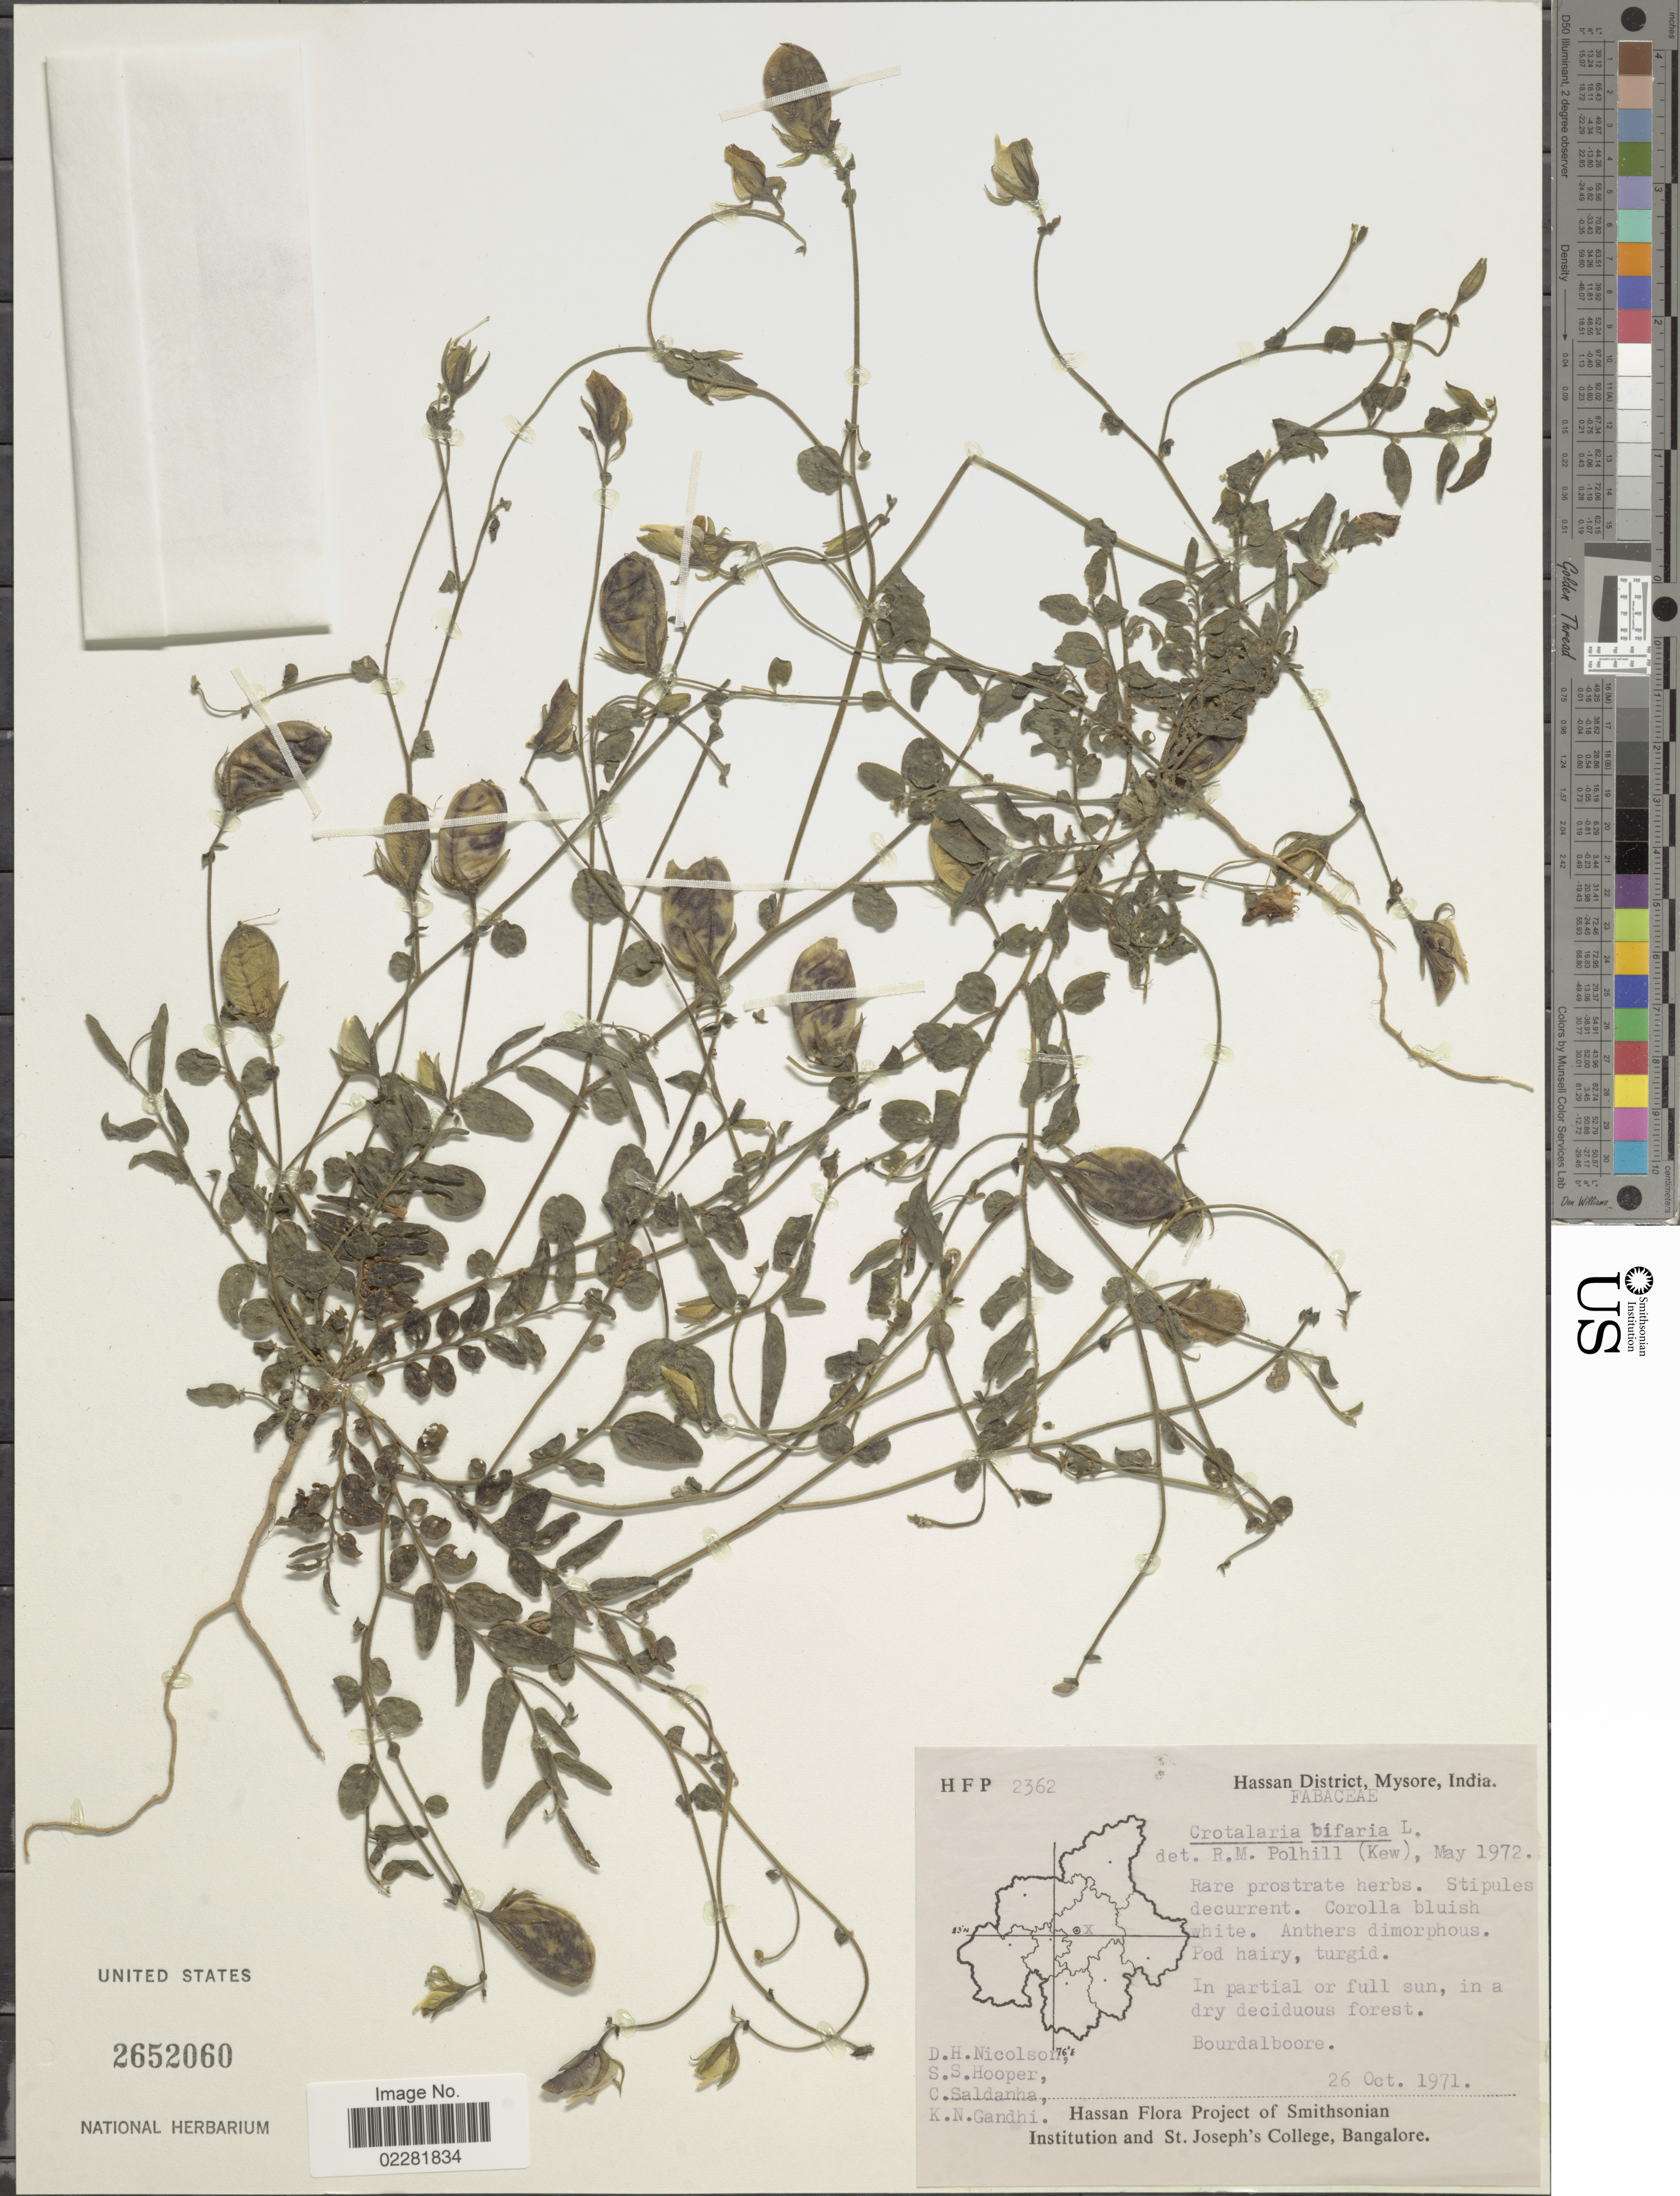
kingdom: Plantae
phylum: Tracheophyta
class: Magnoliopsida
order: Fabales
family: Fabaceae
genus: Crotalaria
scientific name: Crotalaria bifaria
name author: L. f.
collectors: D. H. Nicolson, S. S. Hooper, C. Saldanha & K. N. Gandhi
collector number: HFP2362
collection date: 1971-10-26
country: India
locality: Hassan District, Mysore, Bourdalboore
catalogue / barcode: US 2652060